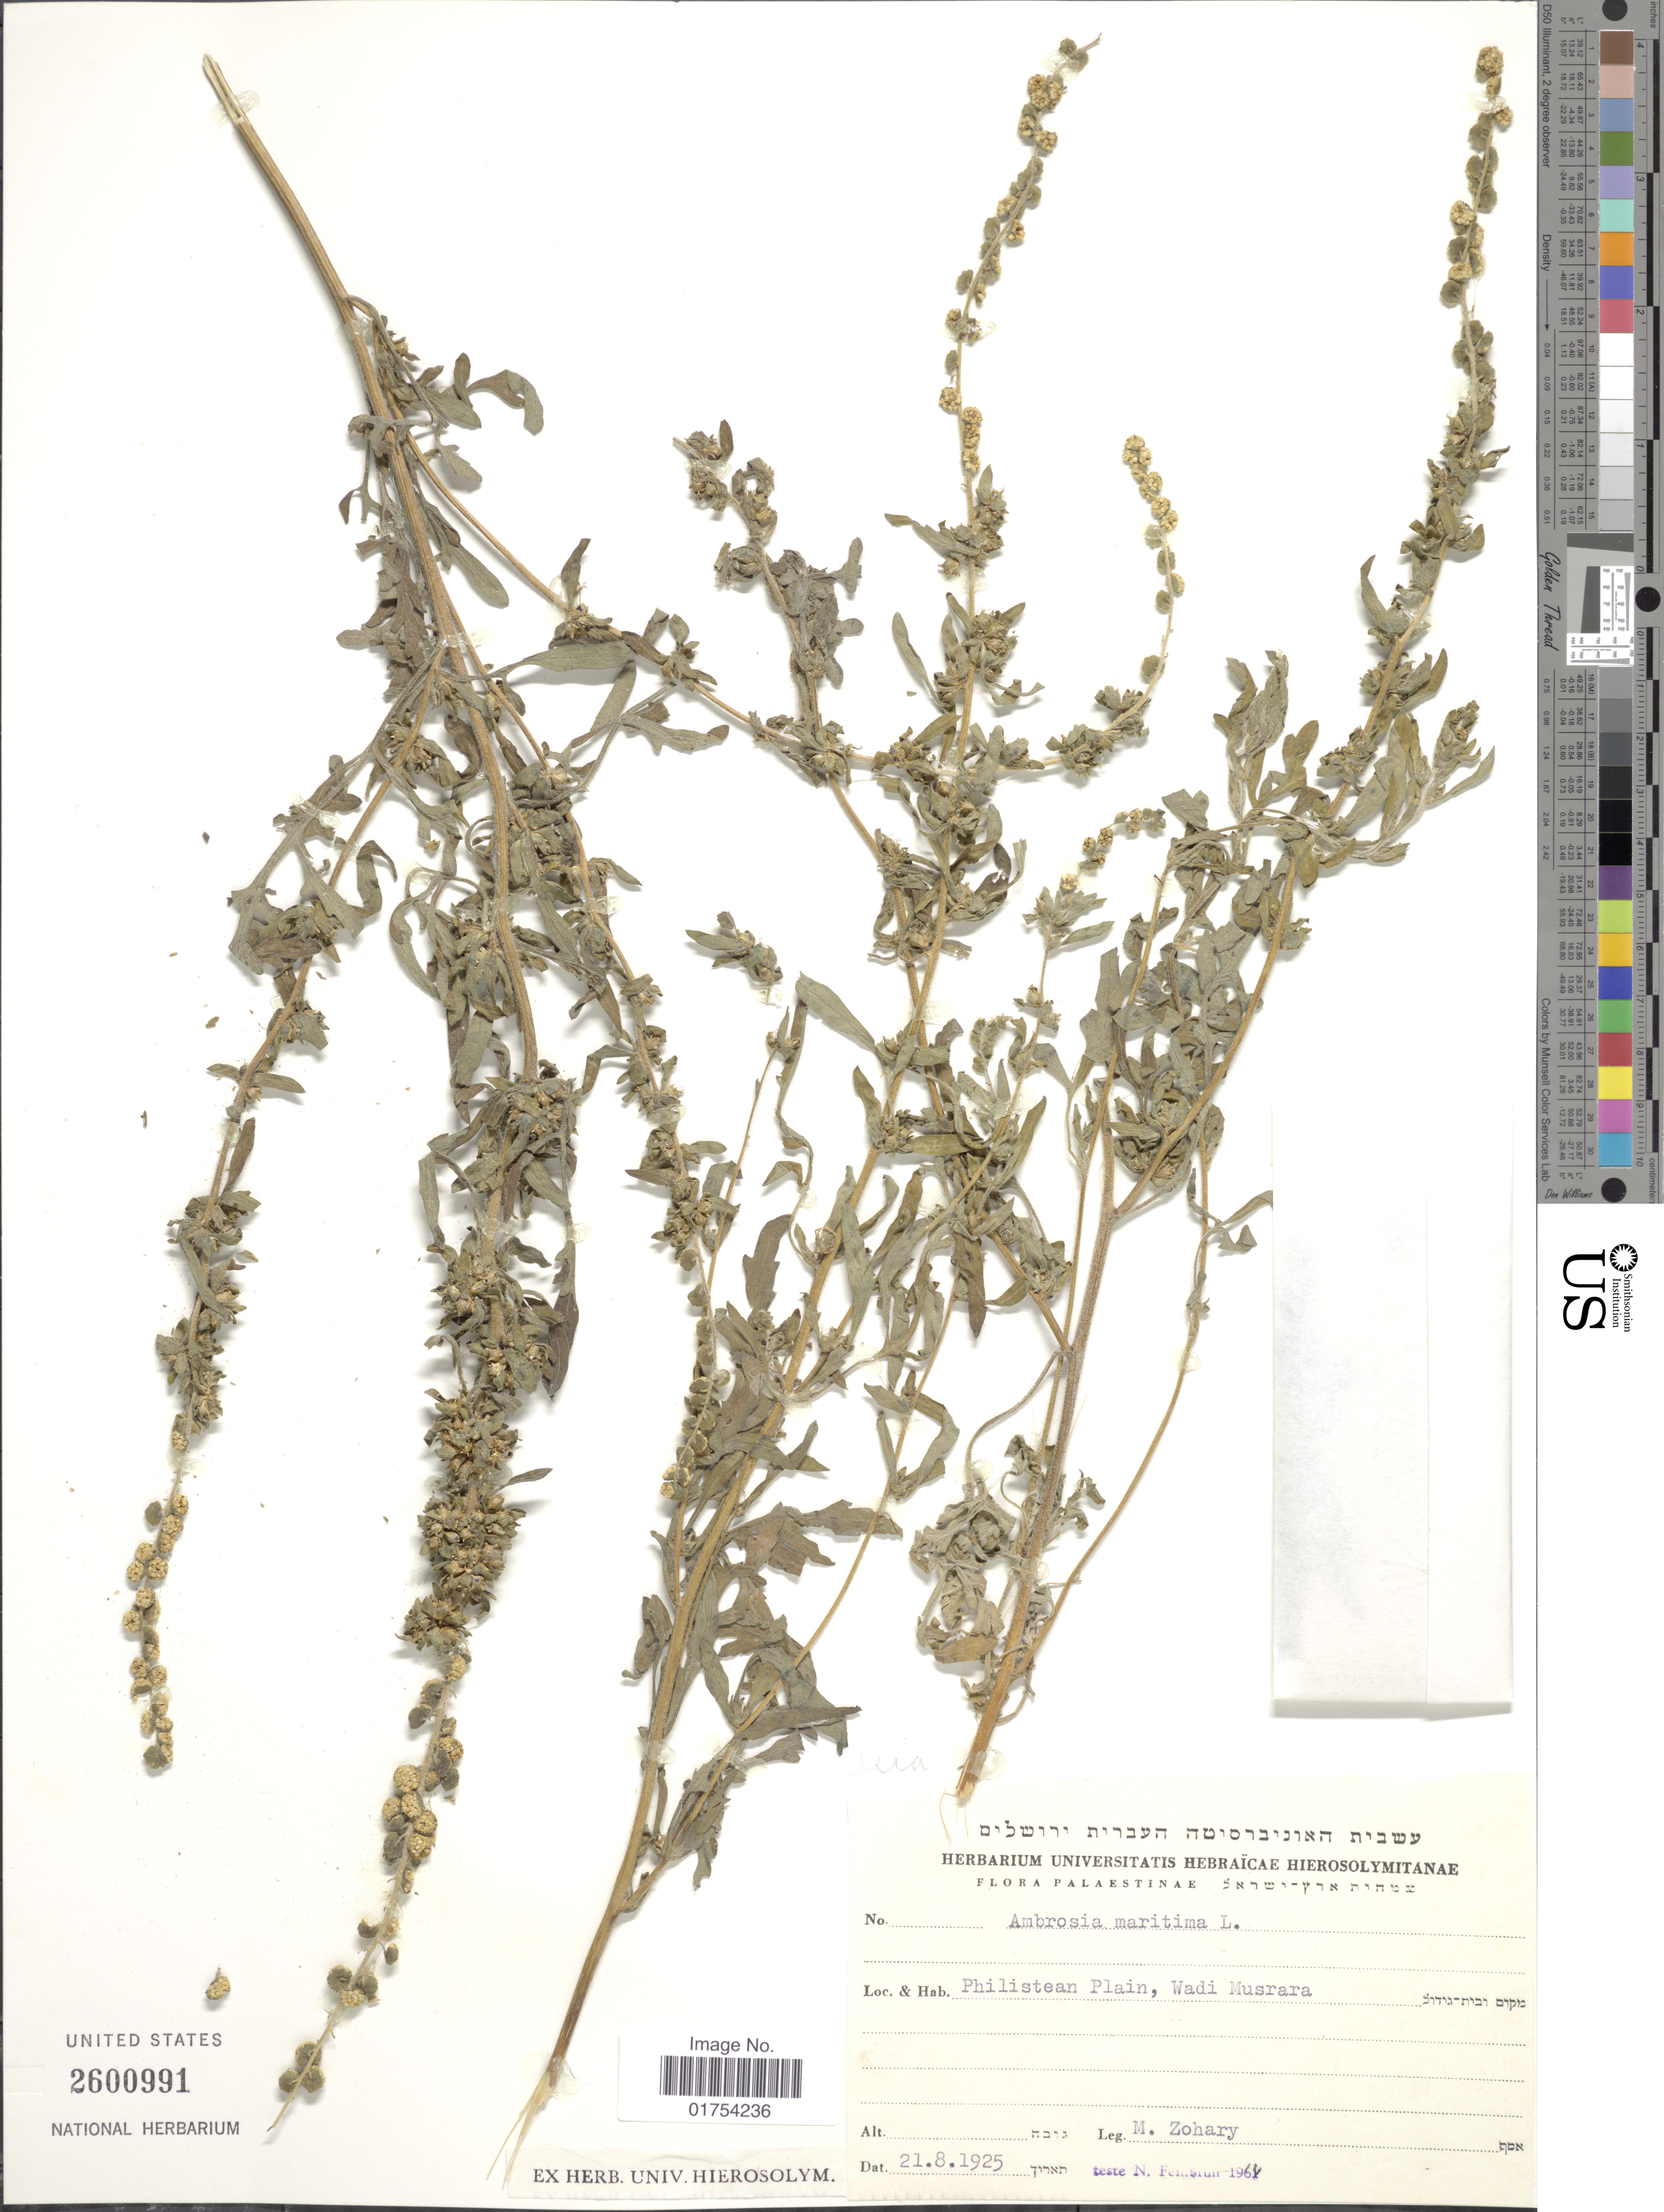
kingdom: Plantae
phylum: Tracheophyta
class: Magnoliopsida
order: Asterales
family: Asteraceae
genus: Ambrosia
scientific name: Ambrosia maritima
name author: L.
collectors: M. Zohary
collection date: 1925-08-21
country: Israel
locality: Palaestinae, Philistean Plain, Wadi Musrara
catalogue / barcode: US 2600991